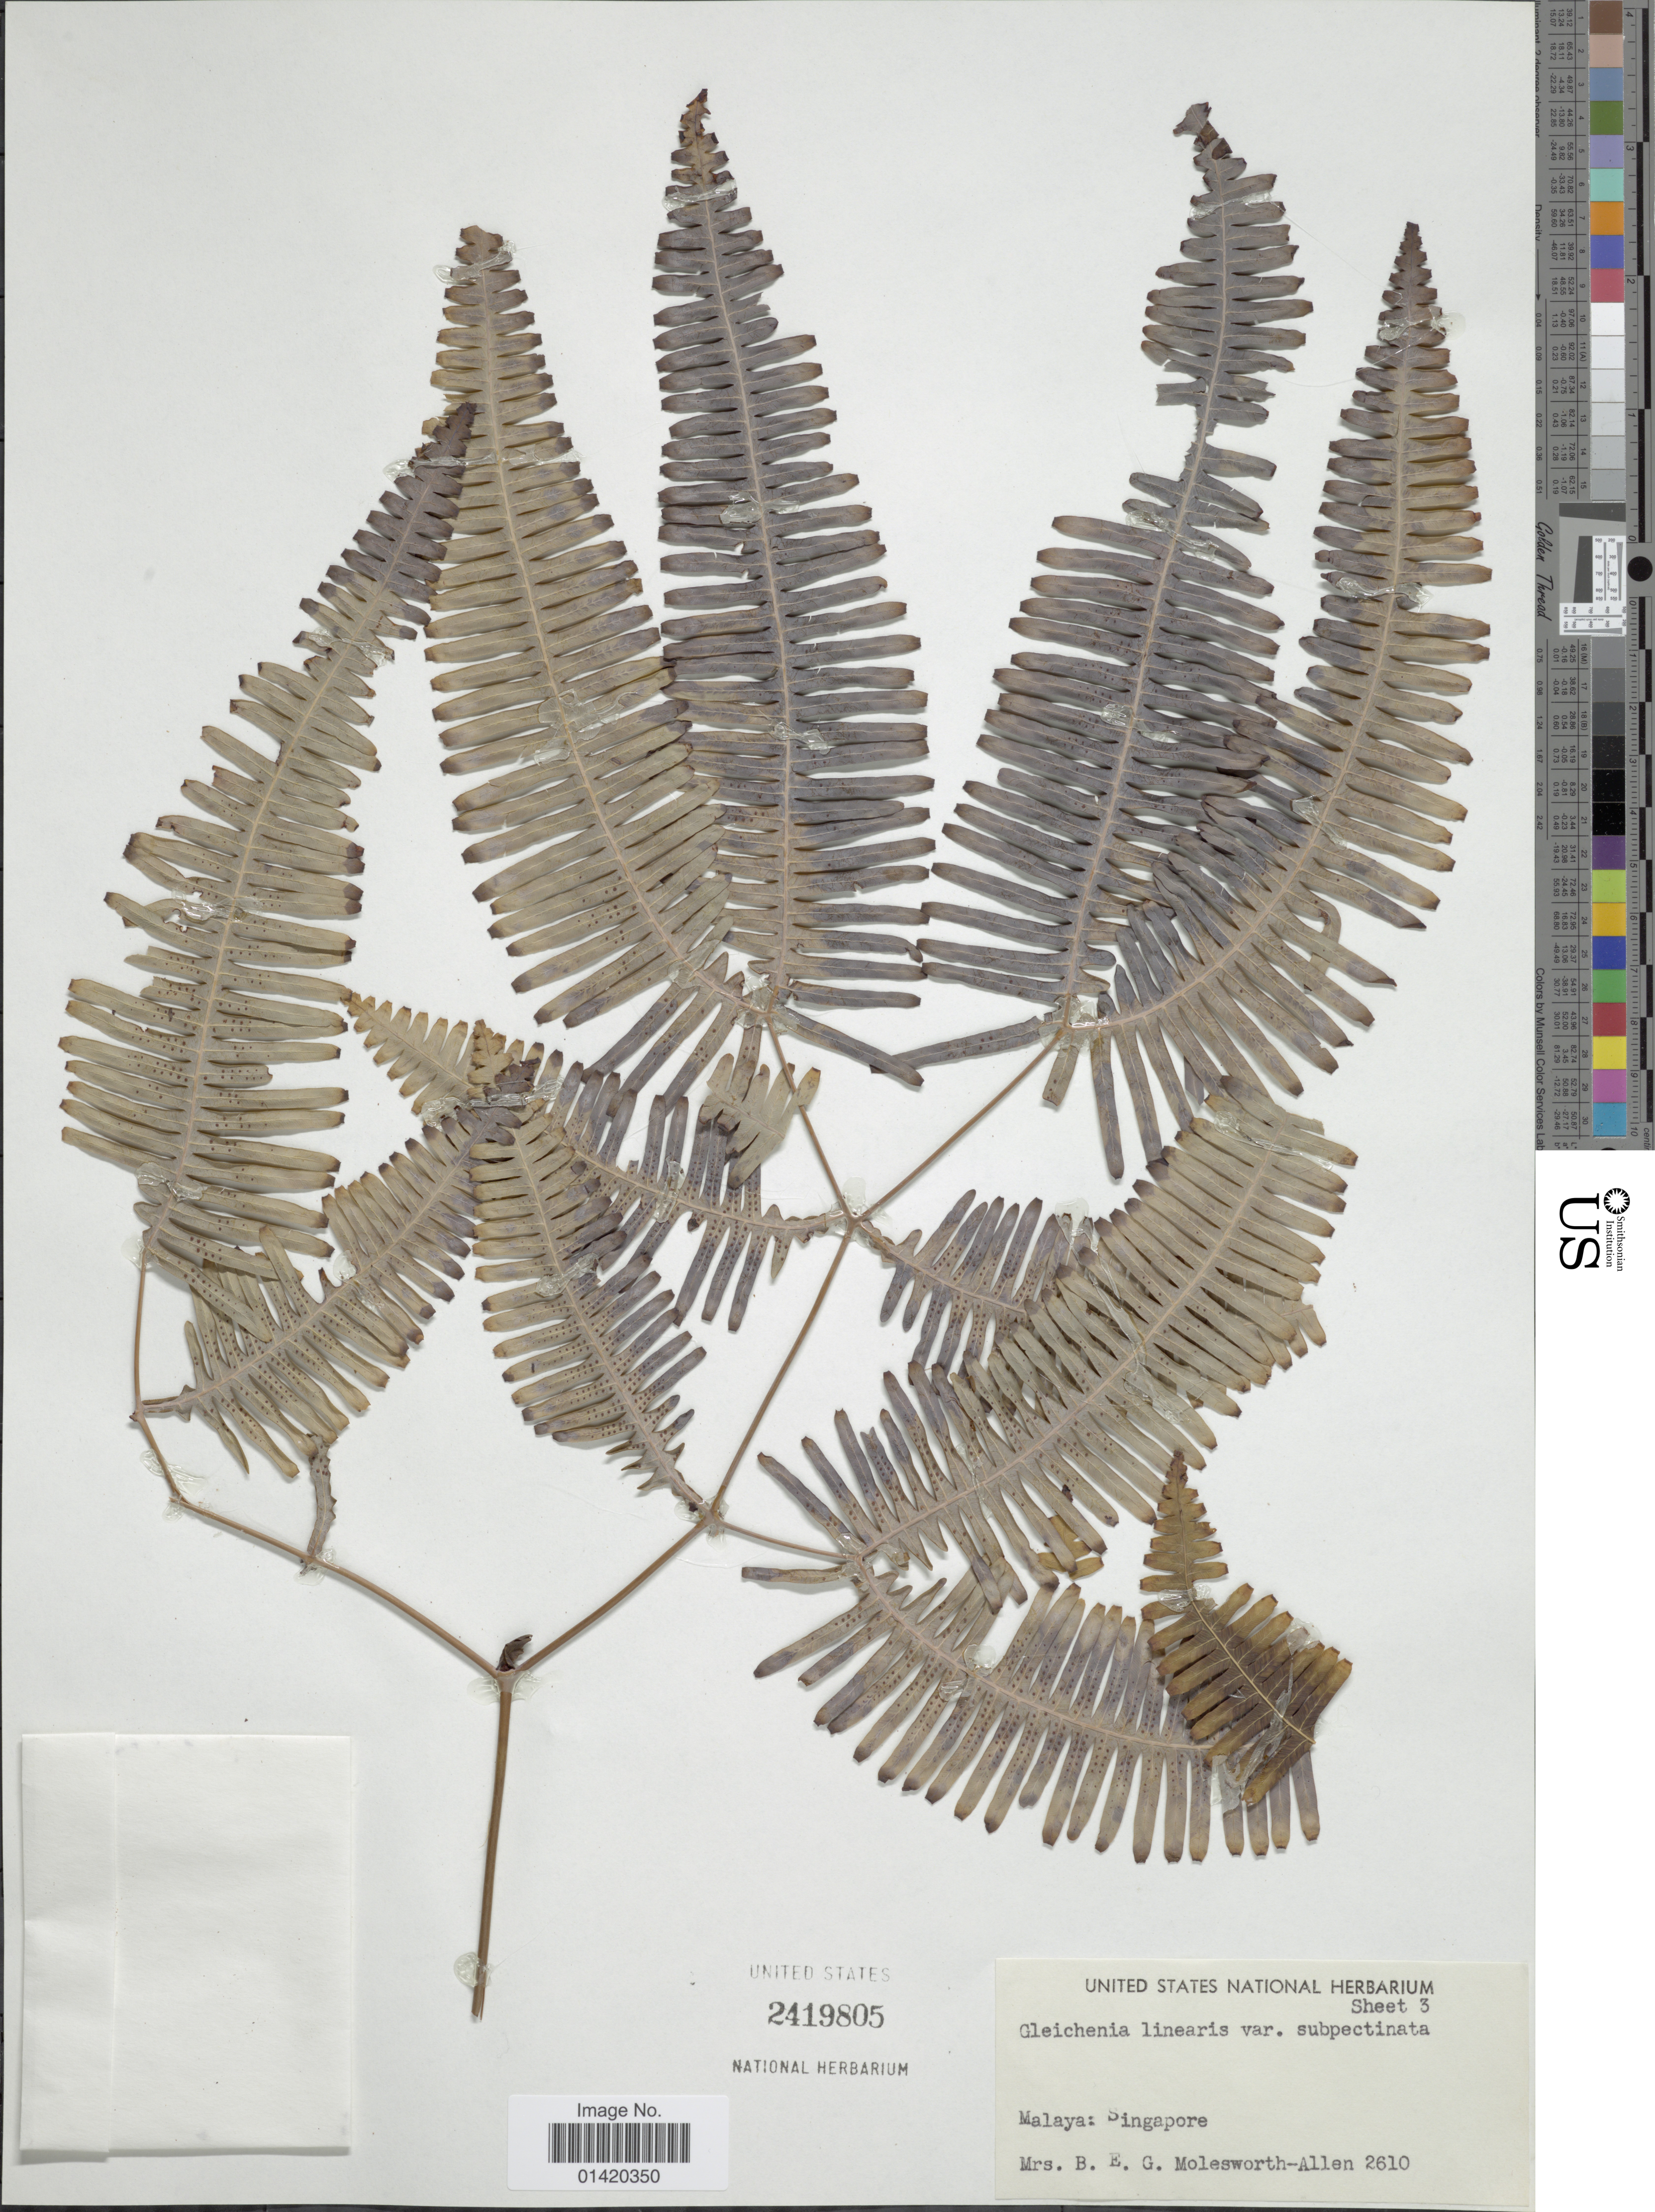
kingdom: Plantae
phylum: Tracheophyta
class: Polypodiopsida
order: Gleicheniales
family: Gleicheniaceae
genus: Dicranopteris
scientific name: Dicranopteris linearis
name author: (Burm. f.) Underw.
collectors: Mrs. B. E. G. Molesworth-Allen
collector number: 2610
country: Singapore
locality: Malaya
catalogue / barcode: US 2419805